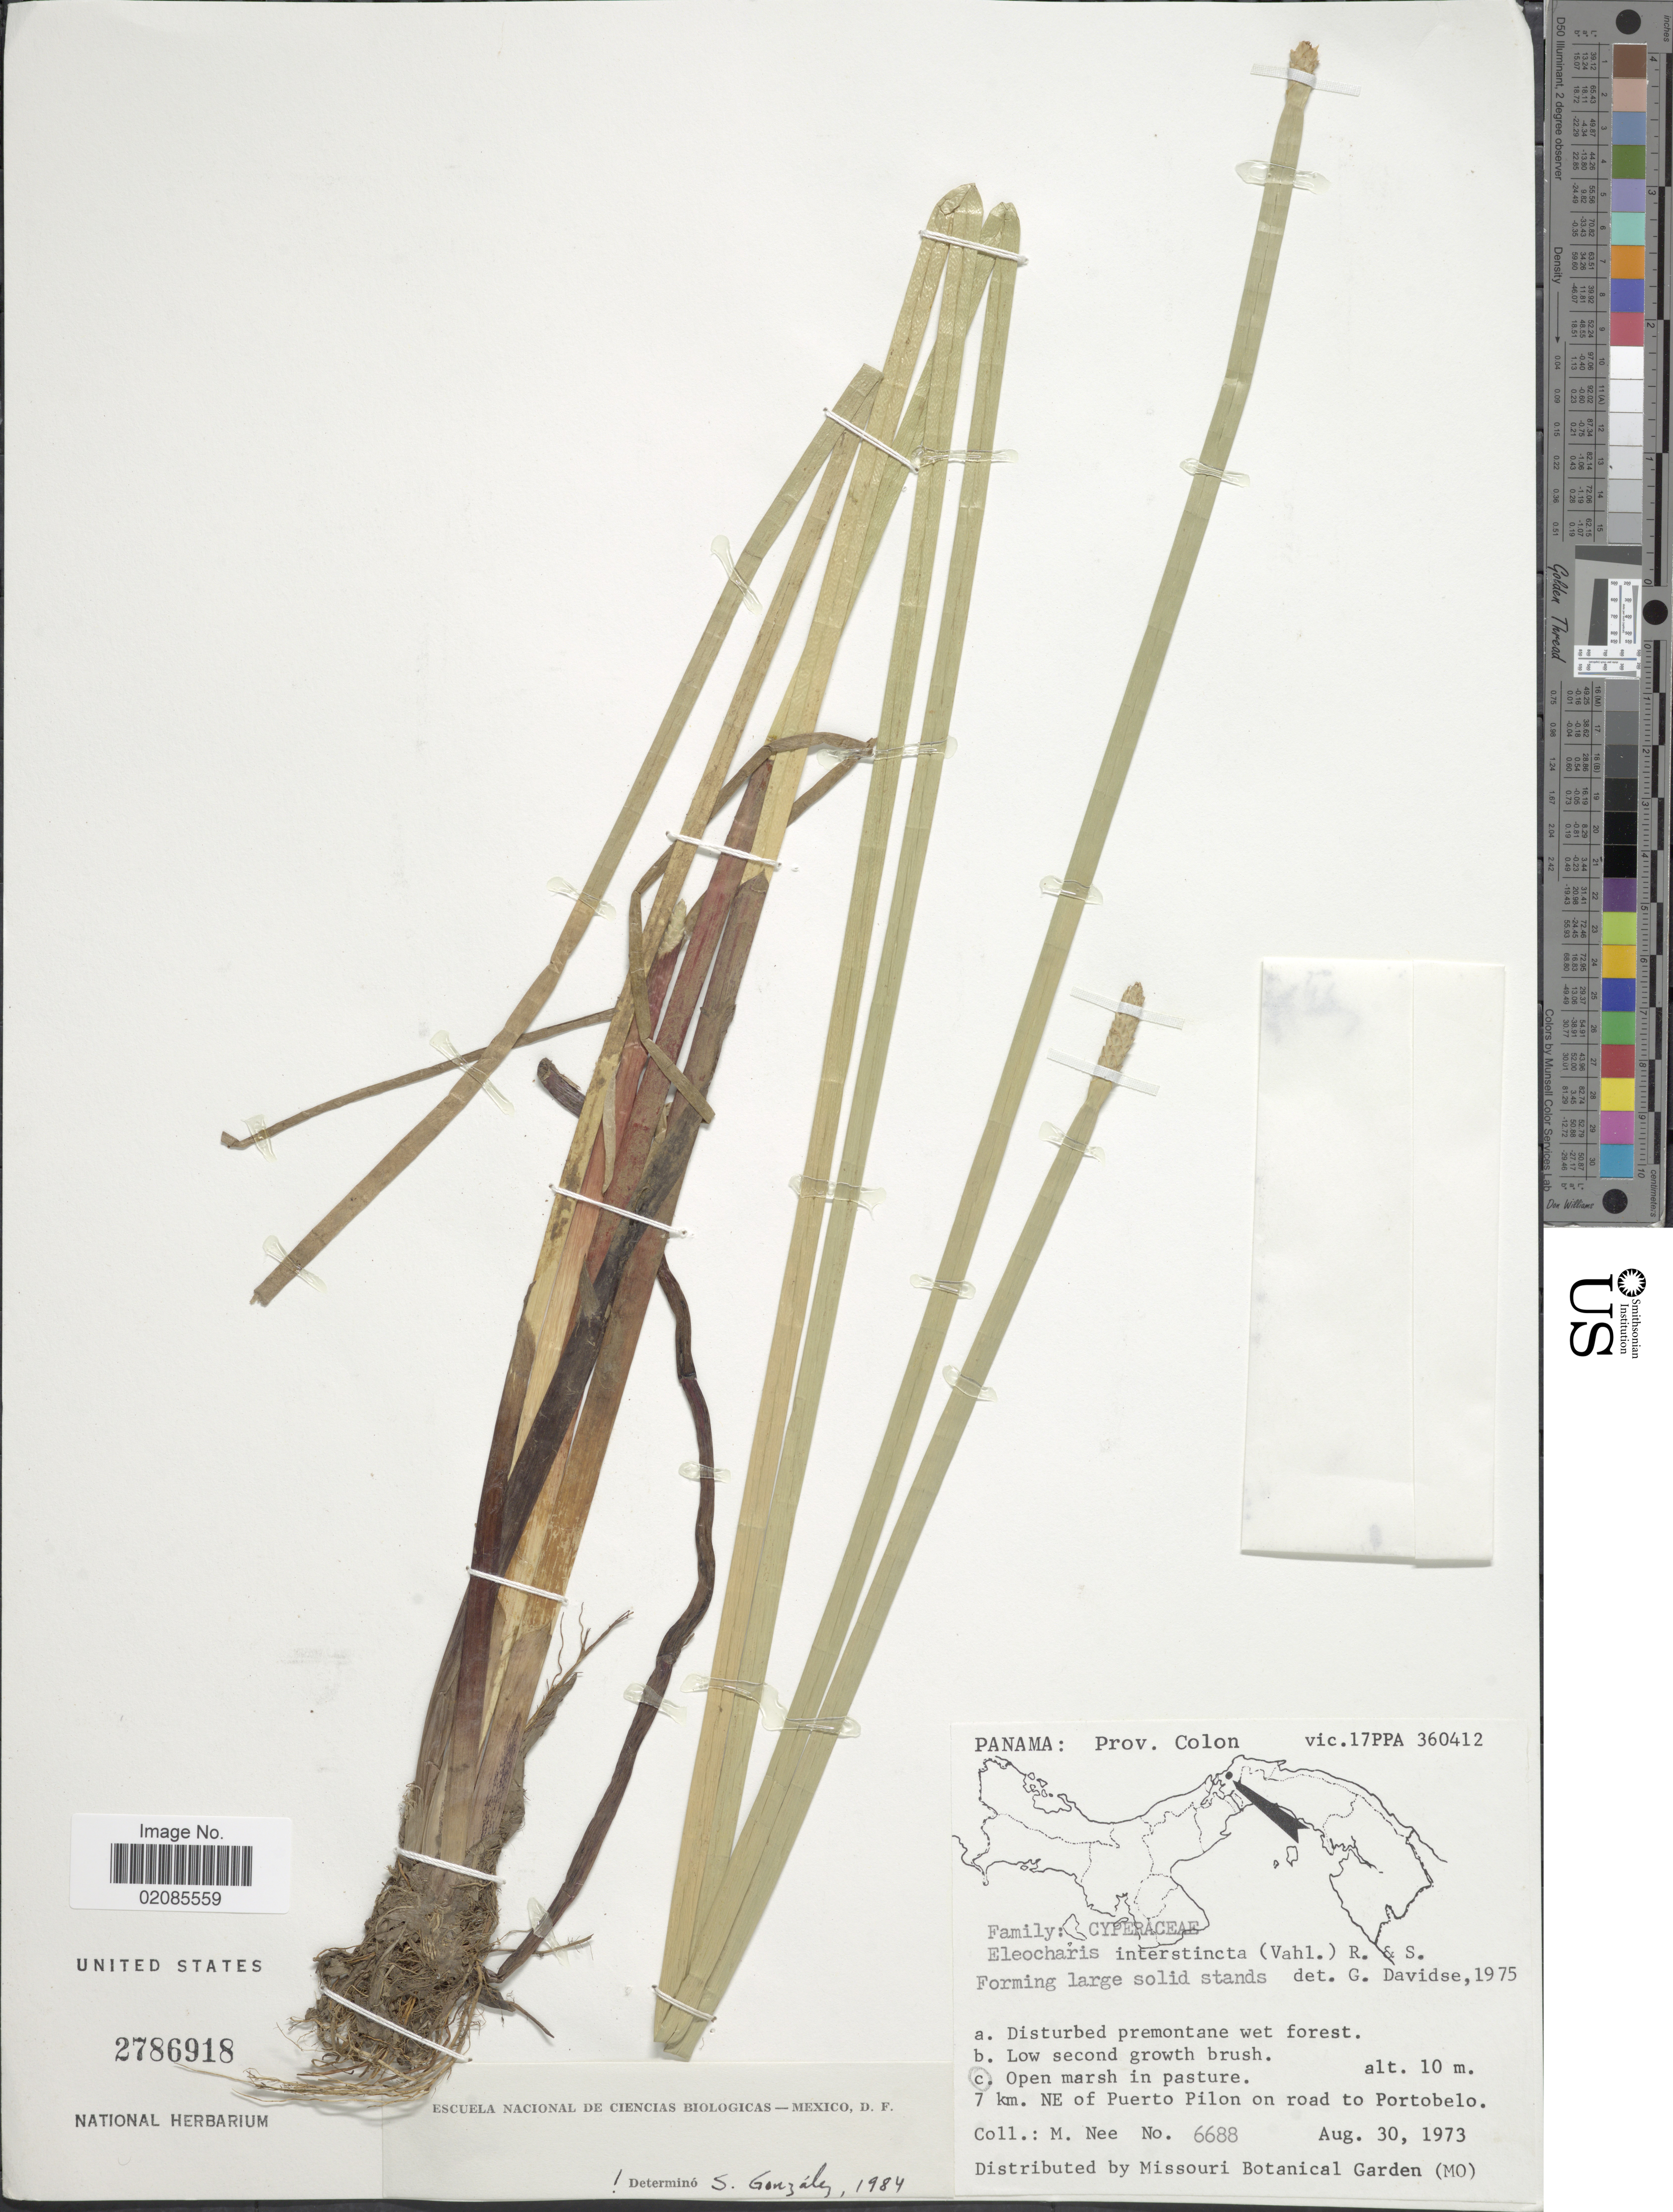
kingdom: Plantae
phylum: Tracheophyta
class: Liliopsida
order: Poales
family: Cyperaceae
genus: Eleocharis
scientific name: Eleocharis interstincta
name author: (Vahl) Roem. & Schult.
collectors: M. Nee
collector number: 6688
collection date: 1973-08-30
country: Panama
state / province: Colón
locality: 7 km. NE of Puerto Pilon on road to Portobelo.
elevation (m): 10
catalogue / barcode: US 2786918